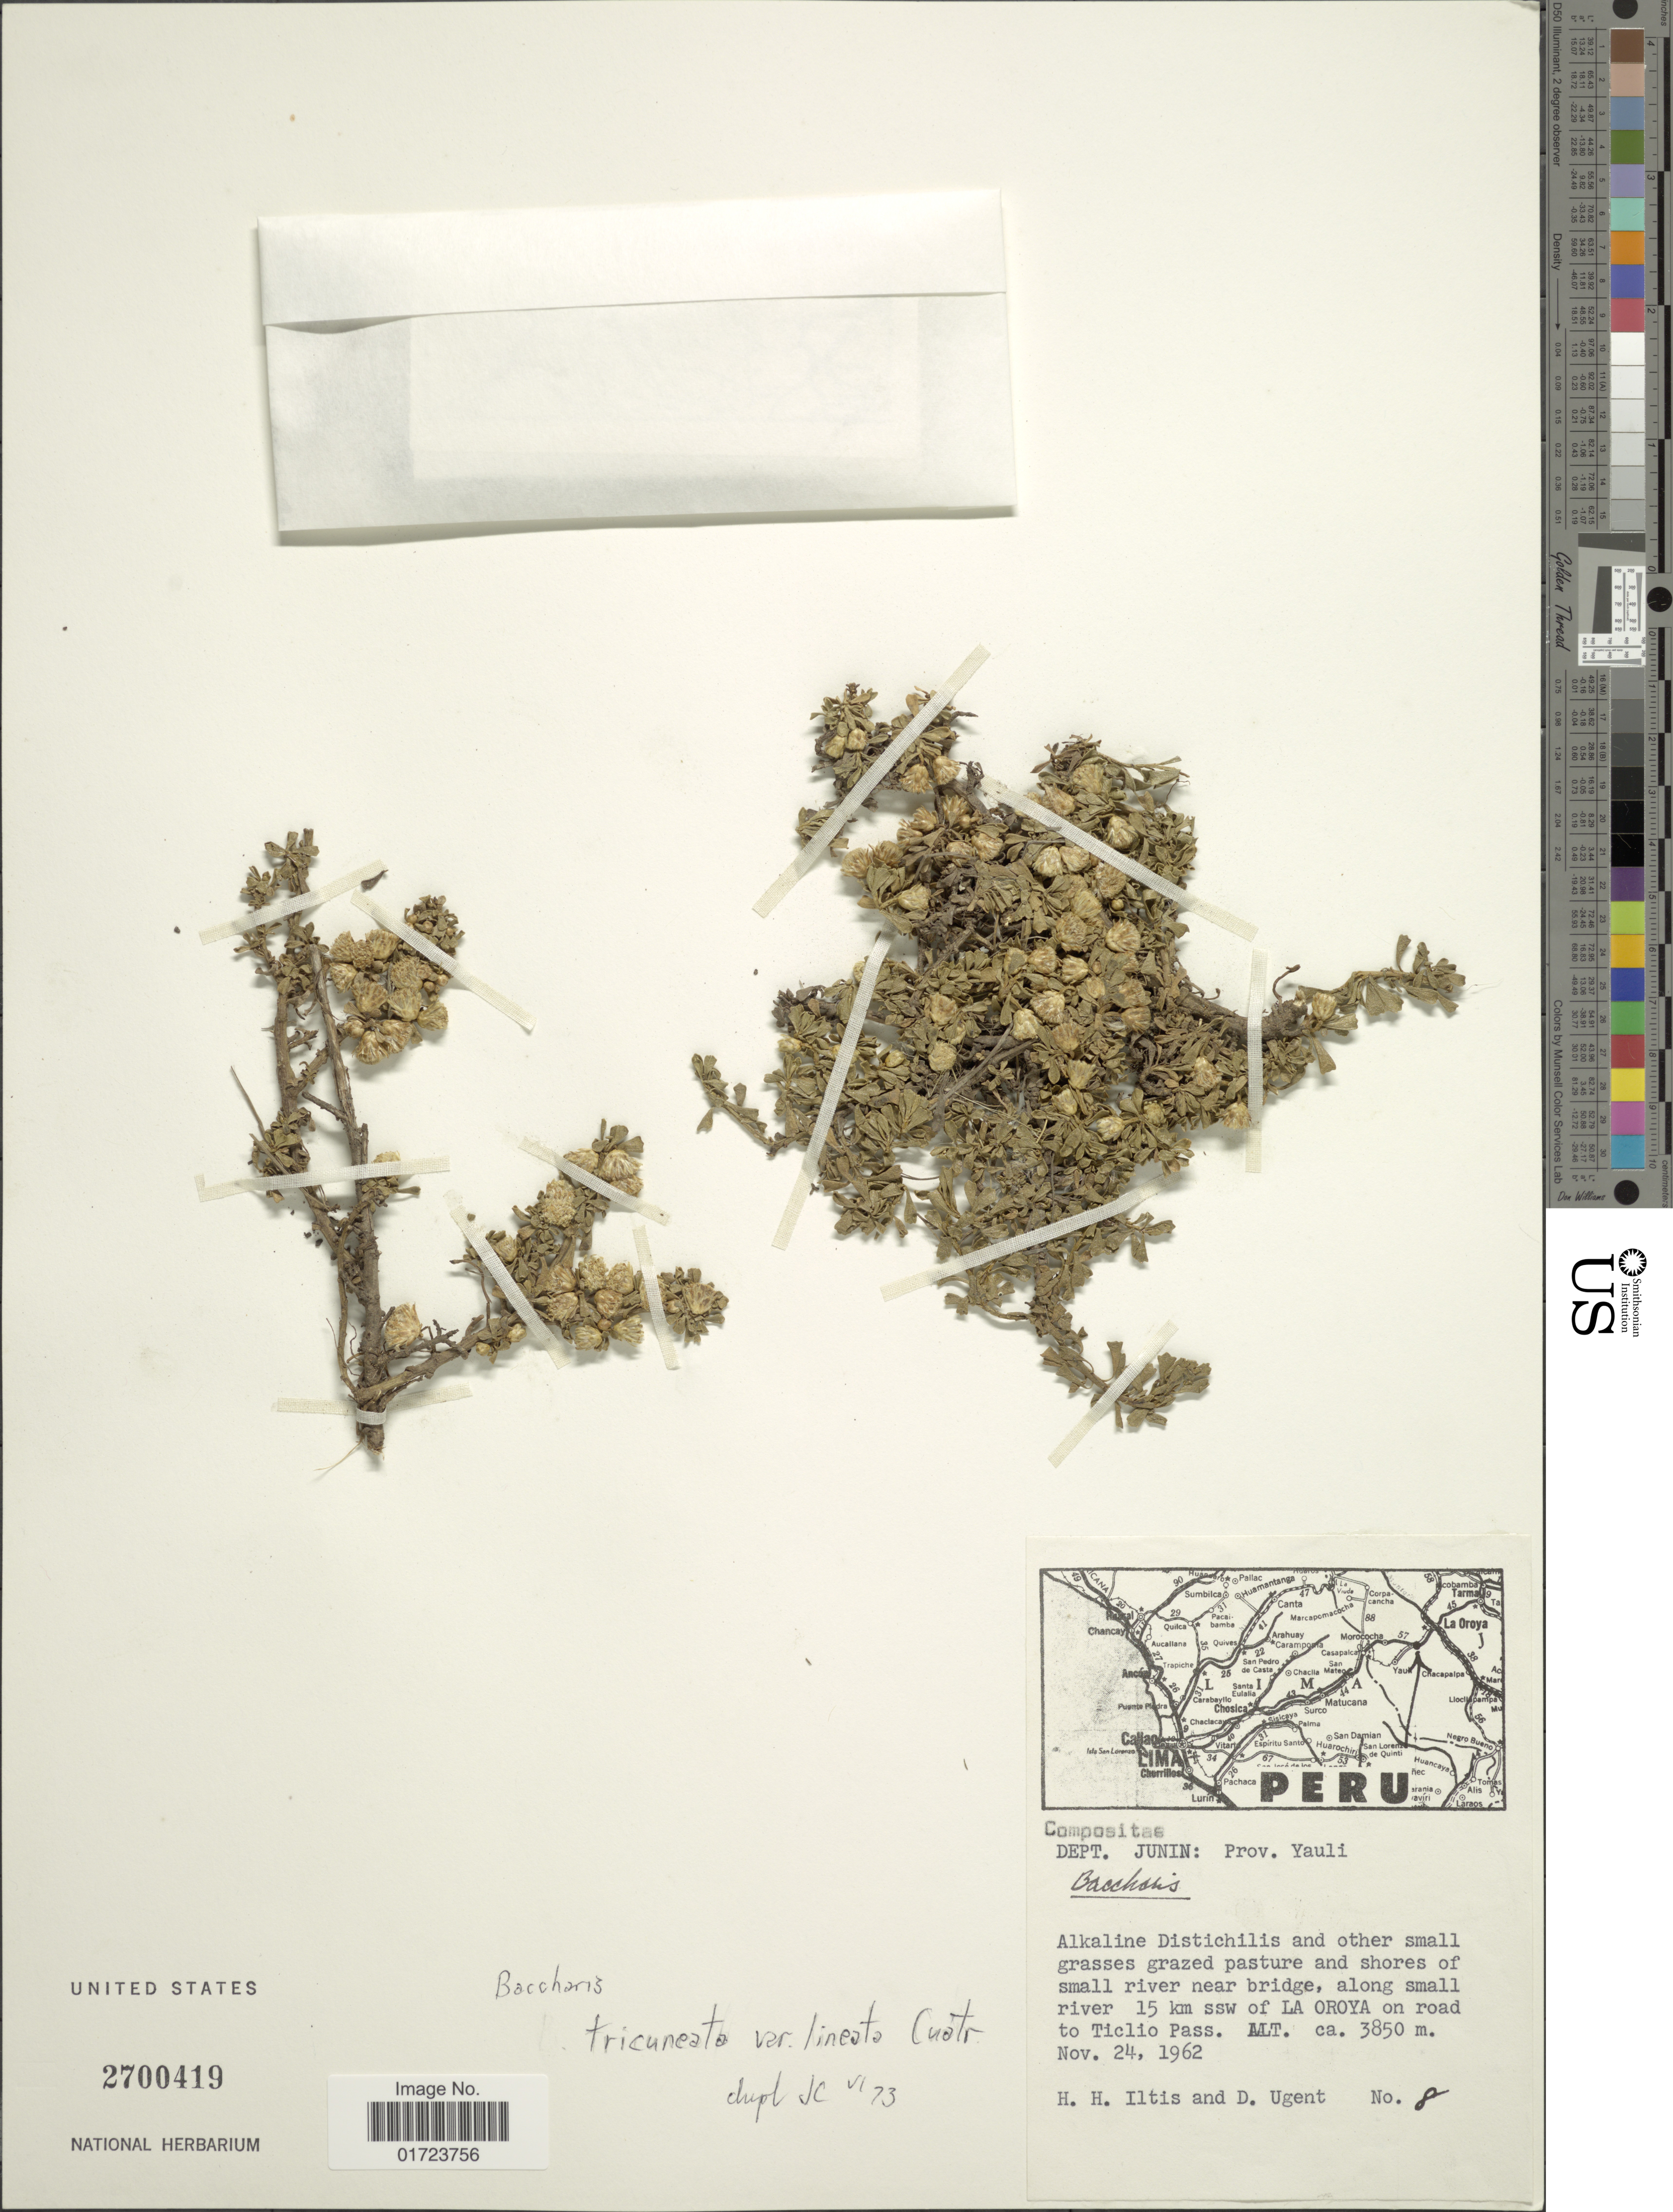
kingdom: Plantae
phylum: Tracheophyta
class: Magnoliopsida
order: Asterales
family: Asteraceae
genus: Baccharis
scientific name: Baccharis tricuneata var. lineata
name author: Cuatrec.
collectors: H. H. Iltis & D. Ugent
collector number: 8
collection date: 1962-11-24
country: Peru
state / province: Junín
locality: Dept. Junin: Prov. Yauli. Along small river 15 km ssw of La Oroya on road to Ticlio Pass.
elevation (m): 3850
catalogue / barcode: US 2700419